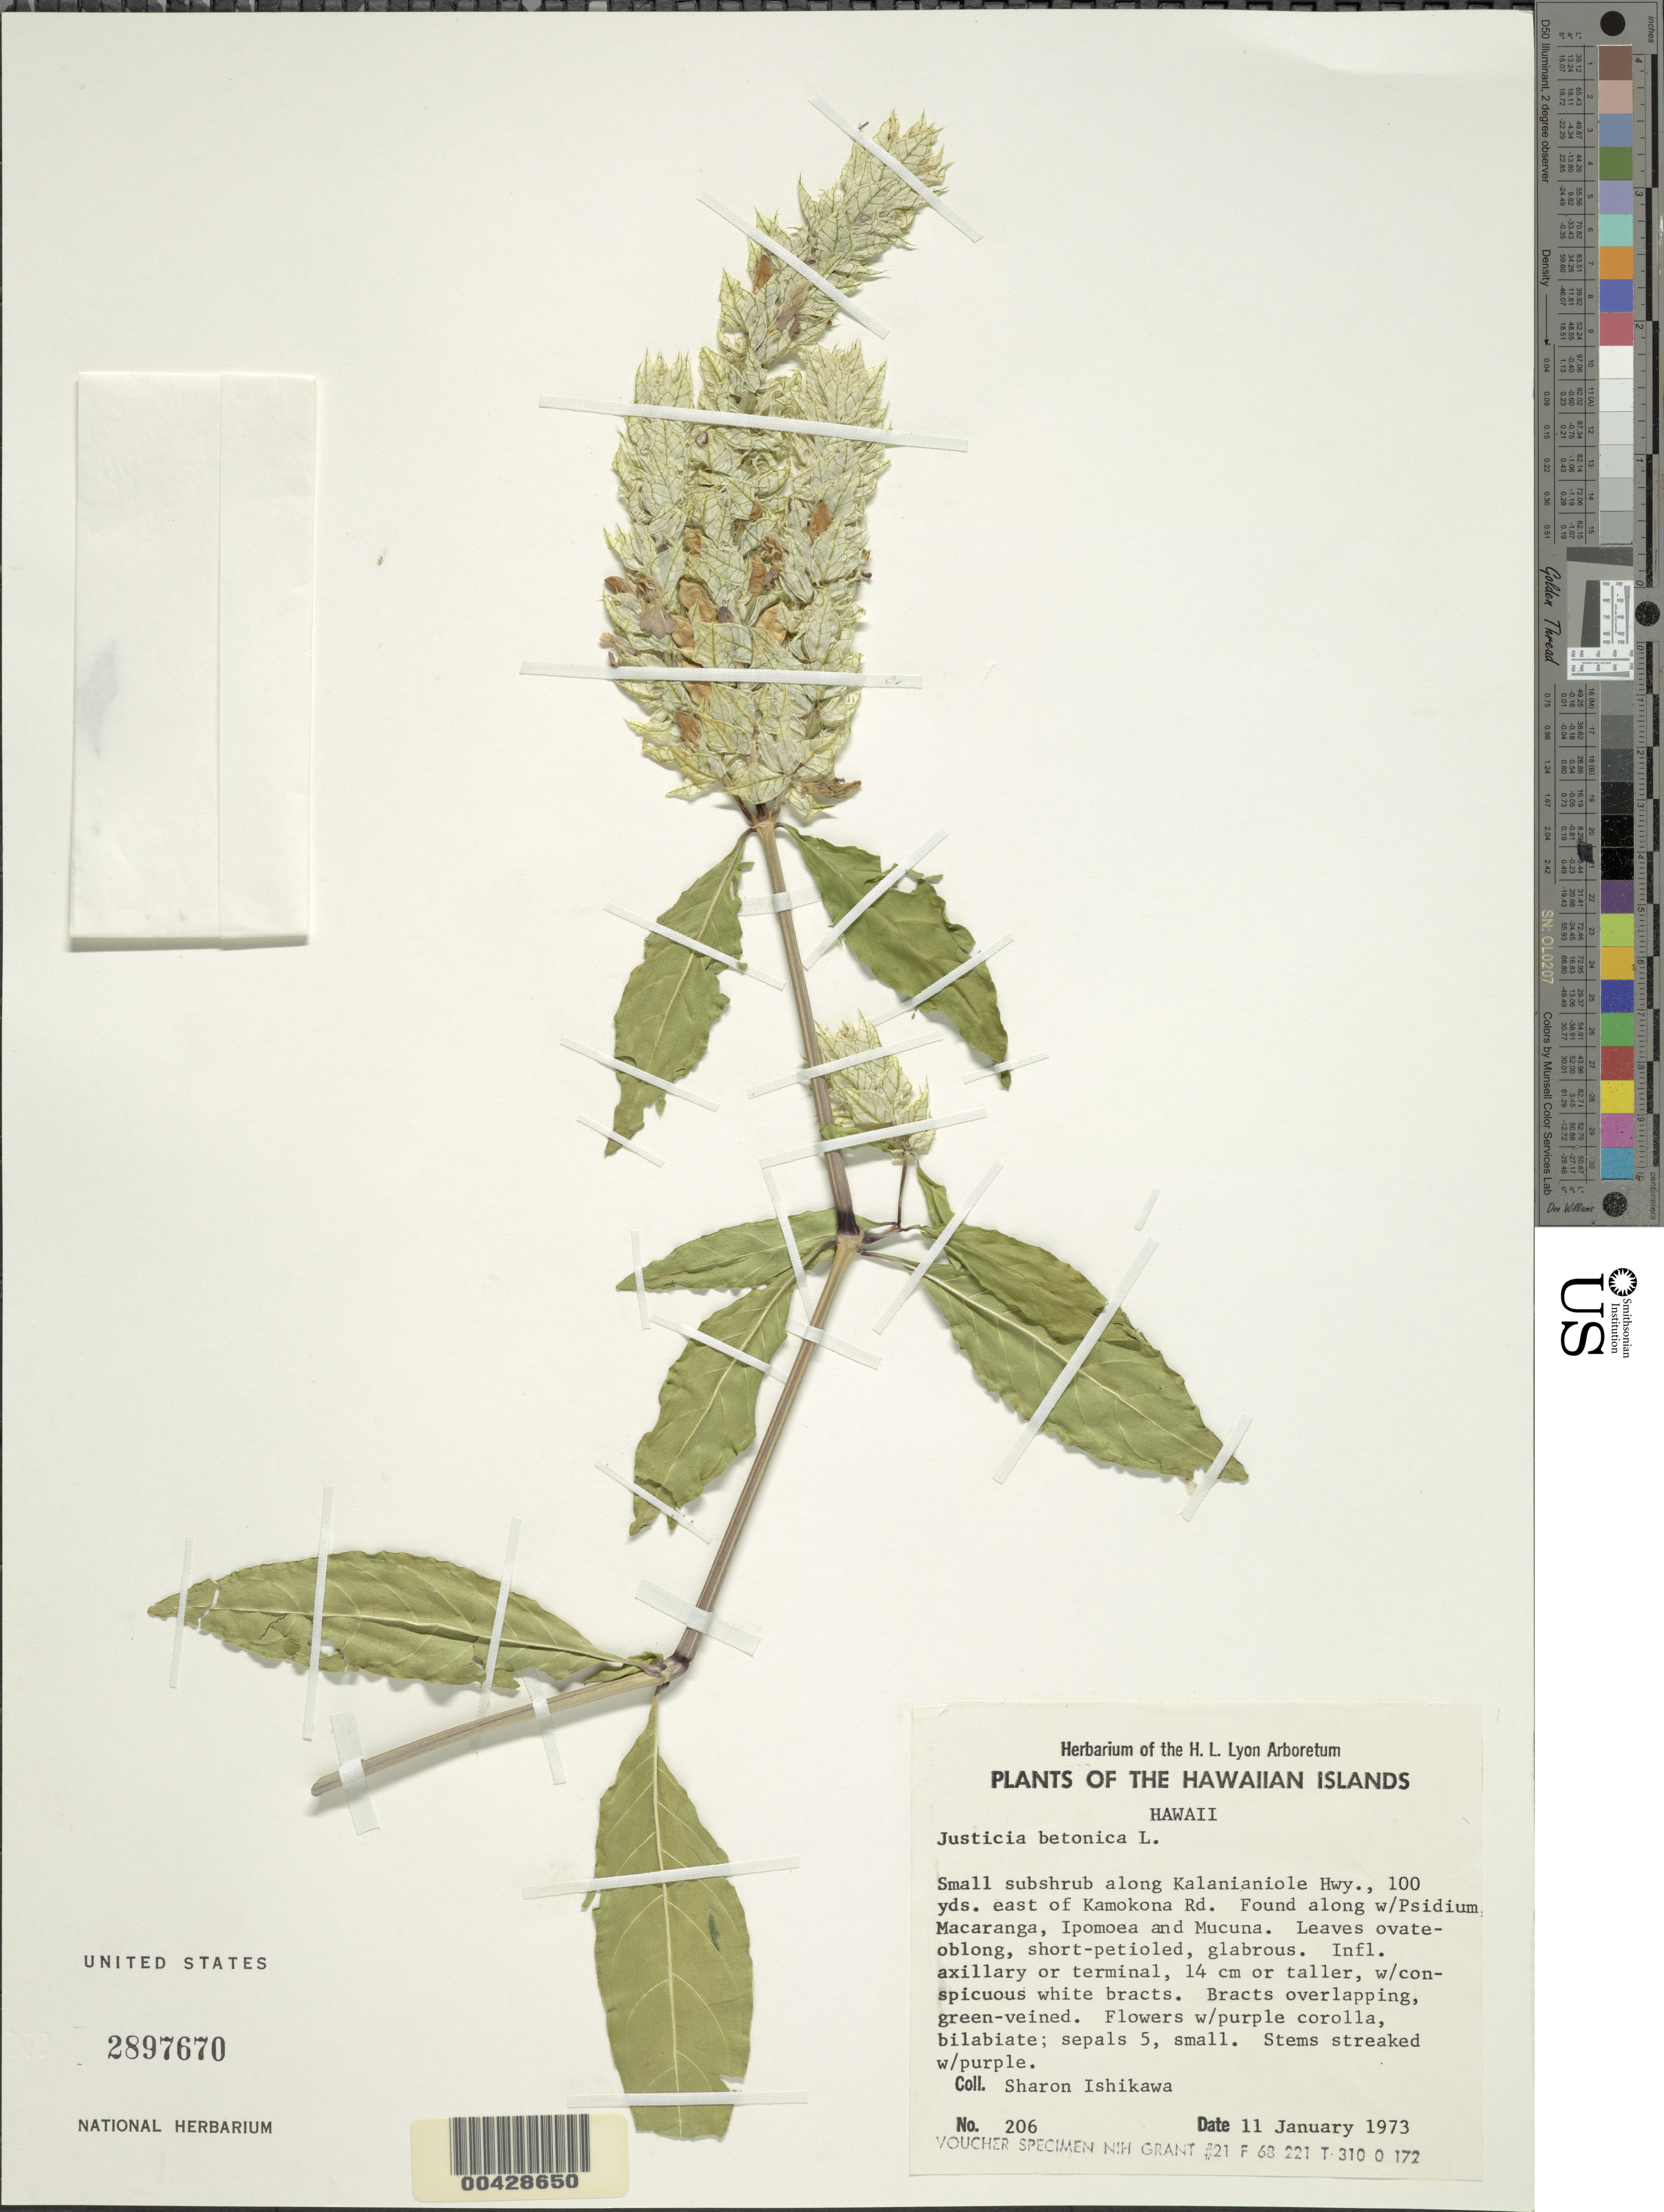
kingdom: Plantae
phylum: Tracheophyta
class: Magnoliopsida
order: Lamiales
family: Acanthaceae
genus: Justicia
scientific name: Justicia betonica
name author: L.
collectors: S. S. Ishikawa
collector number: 206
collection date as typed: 11 Jan 1973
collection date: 1973-01-11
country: United States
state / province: Hawaii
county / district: Hawaii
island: Hawaii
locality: along Kalanianiole Highway, 100 yards east of Kamokona Road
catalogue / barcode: US 2897670